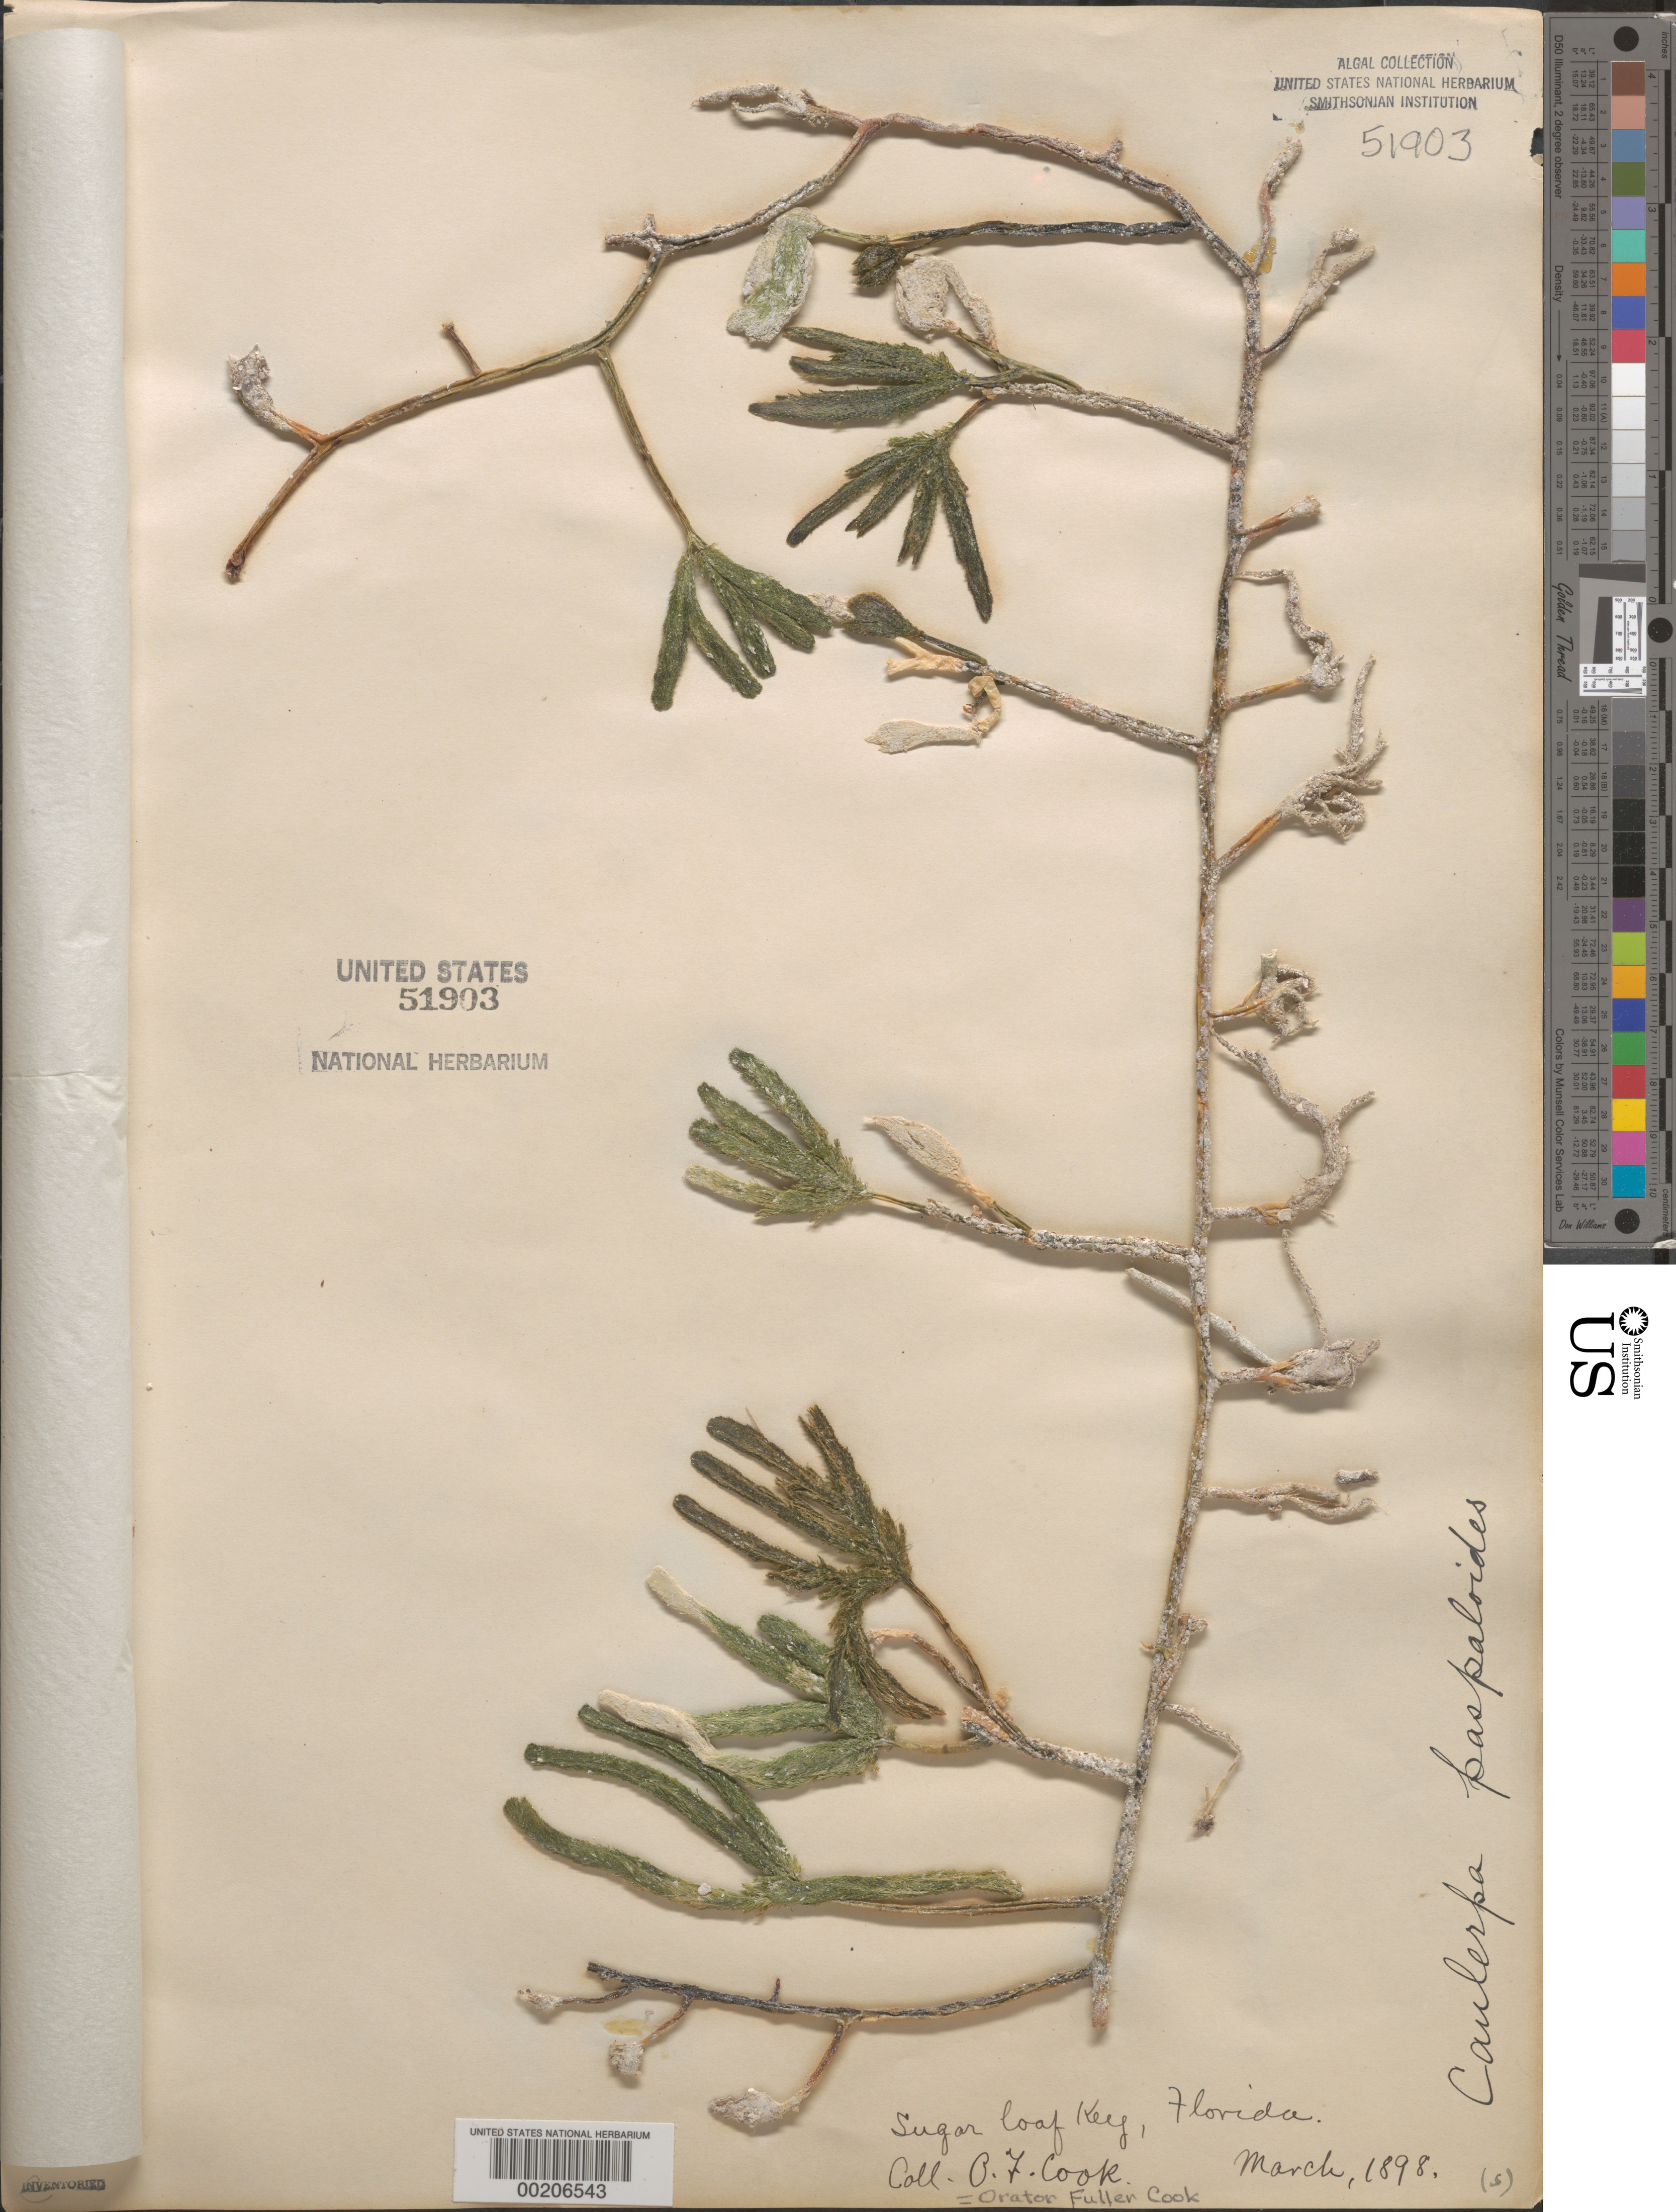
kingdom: Plantae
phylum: Chlorophyta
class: Ulvophyceae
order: Bryopsidales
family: Caulerpaceae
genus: Caulerpa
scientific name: Caulerpa paspaloides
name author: (Bory) Grev.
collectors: O. F. Cook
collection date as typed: Mar 1898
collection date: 1898-03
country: United States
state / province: Florida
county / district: Monroe County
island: Sugarloaf Key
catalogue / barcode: US 51903